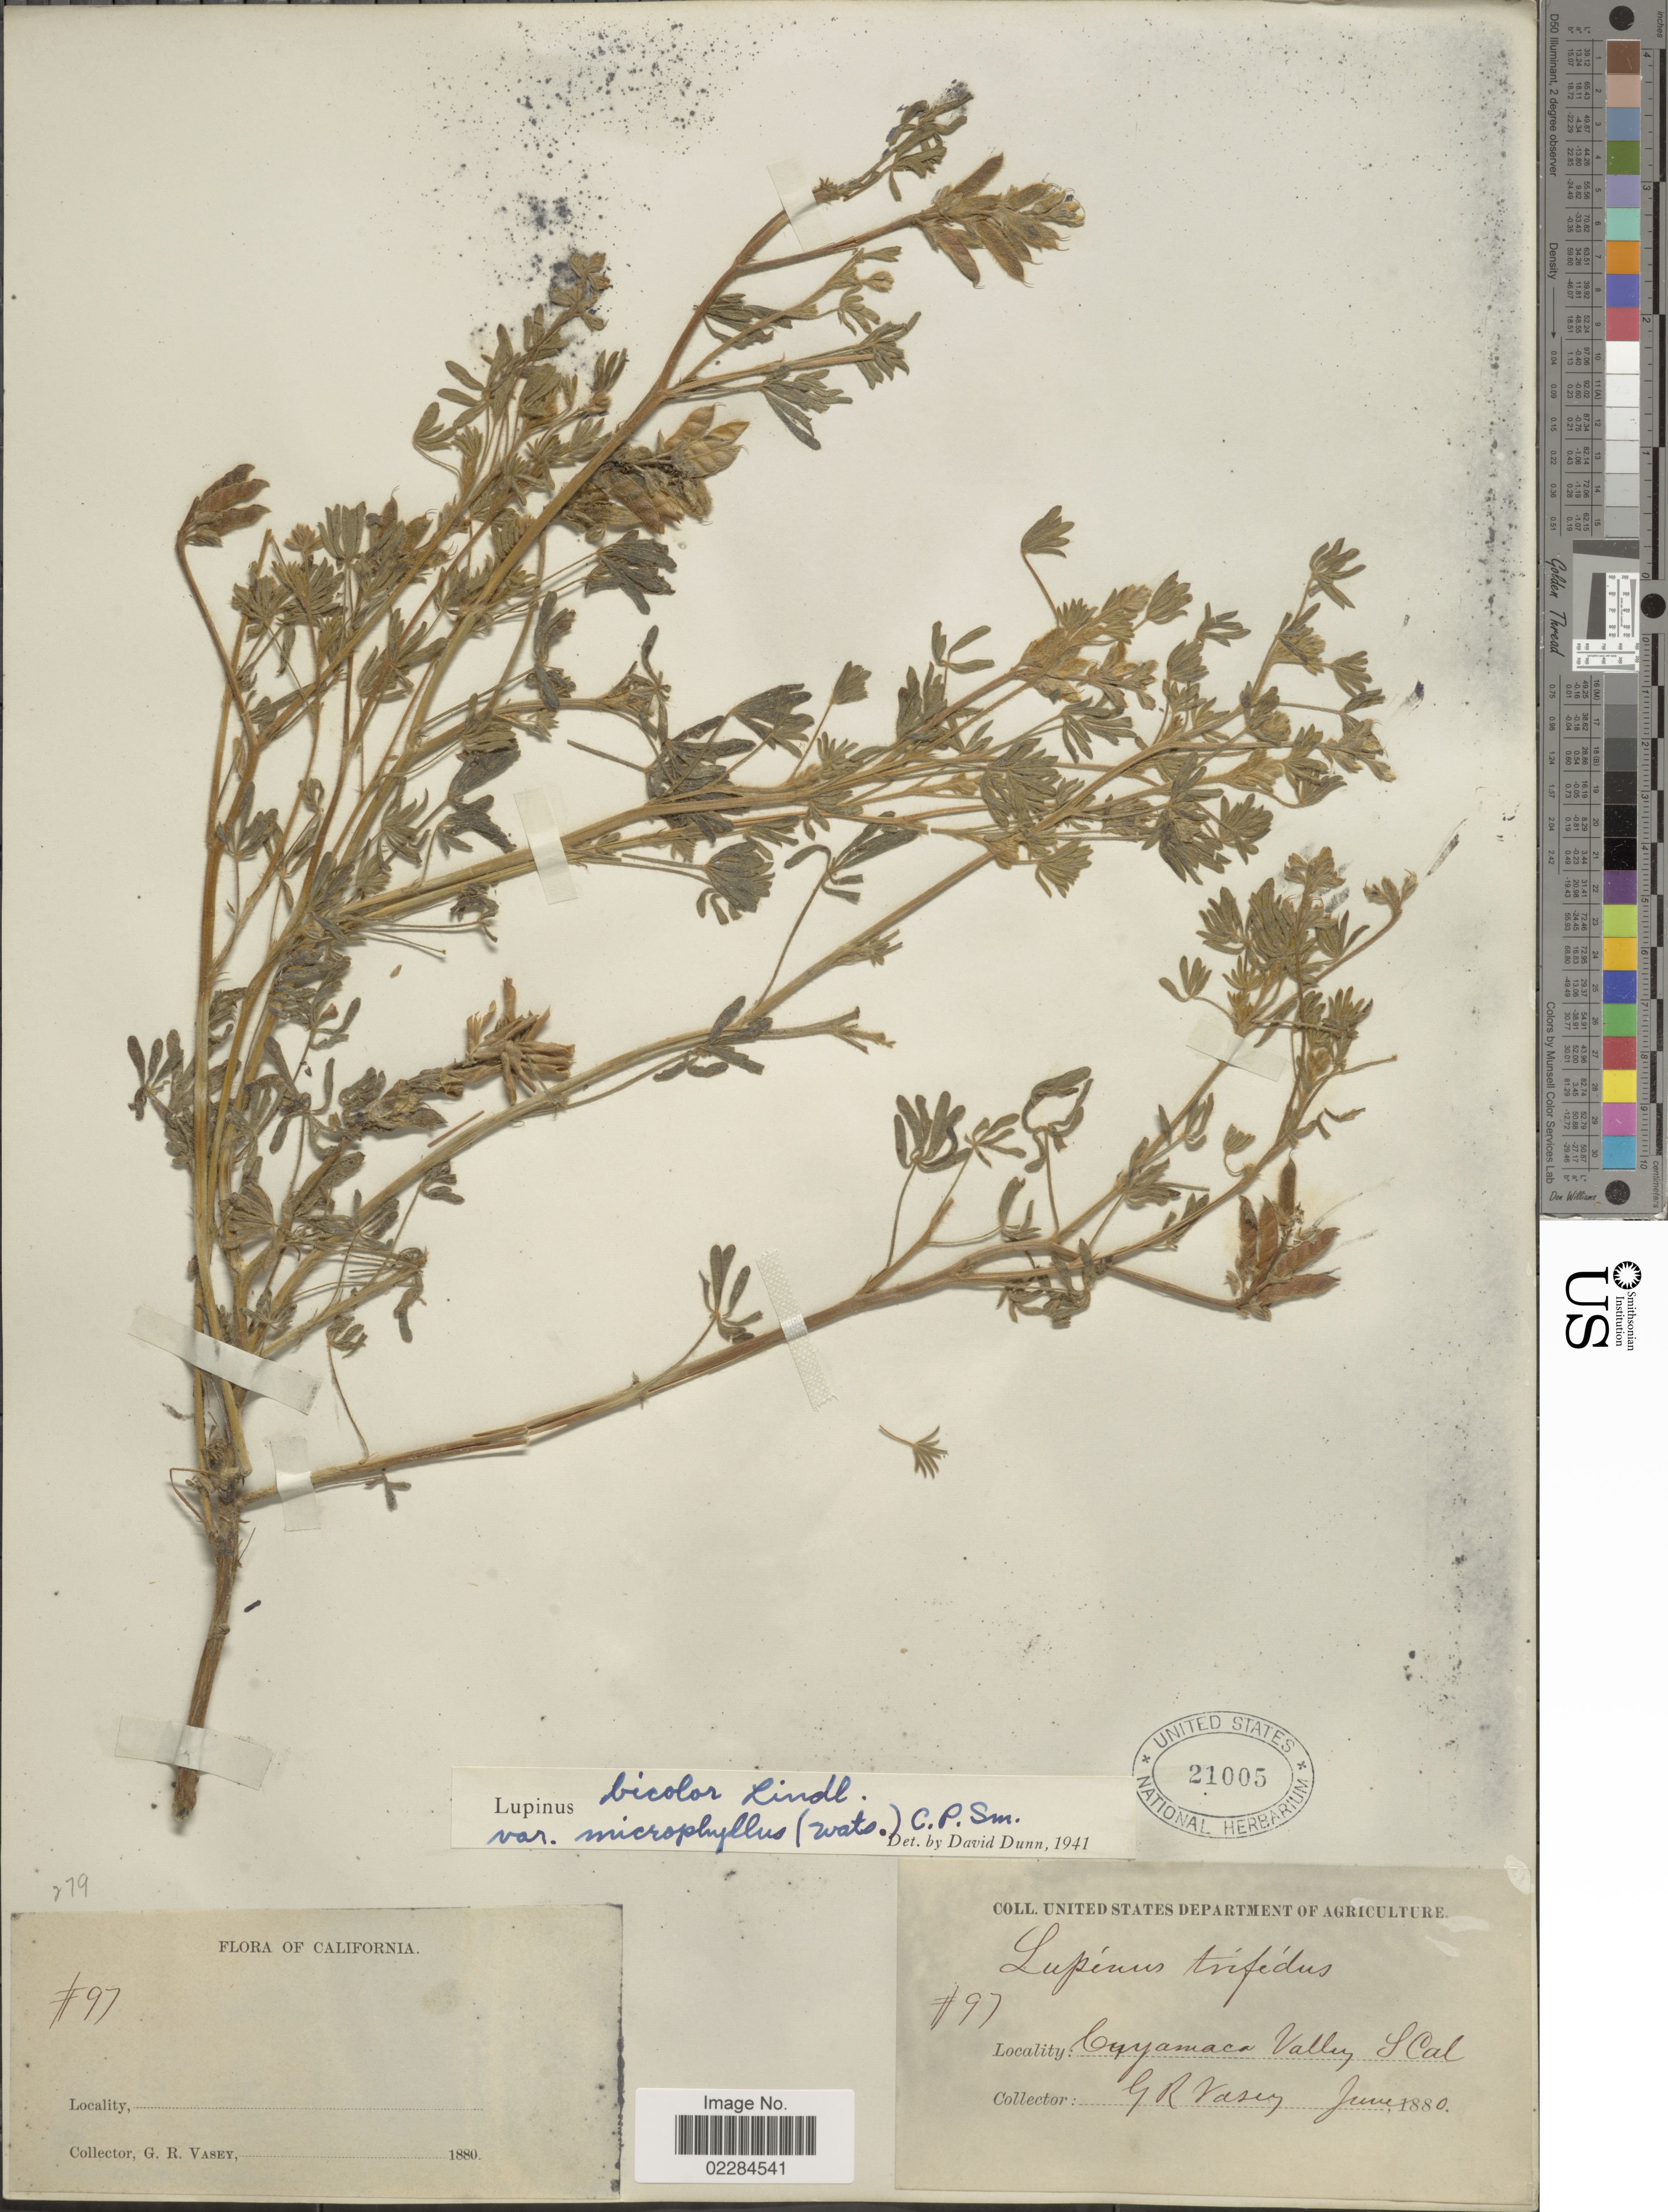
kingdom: Plantae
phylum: Tracheophyta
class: Magnoliopsida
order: Fabales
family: Fabaceae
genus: Lupinus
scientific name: Lupinus bicolor var. microphyllus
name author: Lindl.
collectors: G. R. Vasey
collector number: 97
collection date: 1880-06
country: United States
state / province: California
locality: Cuyamaca Valley, S. Cal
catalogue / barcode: US 21005